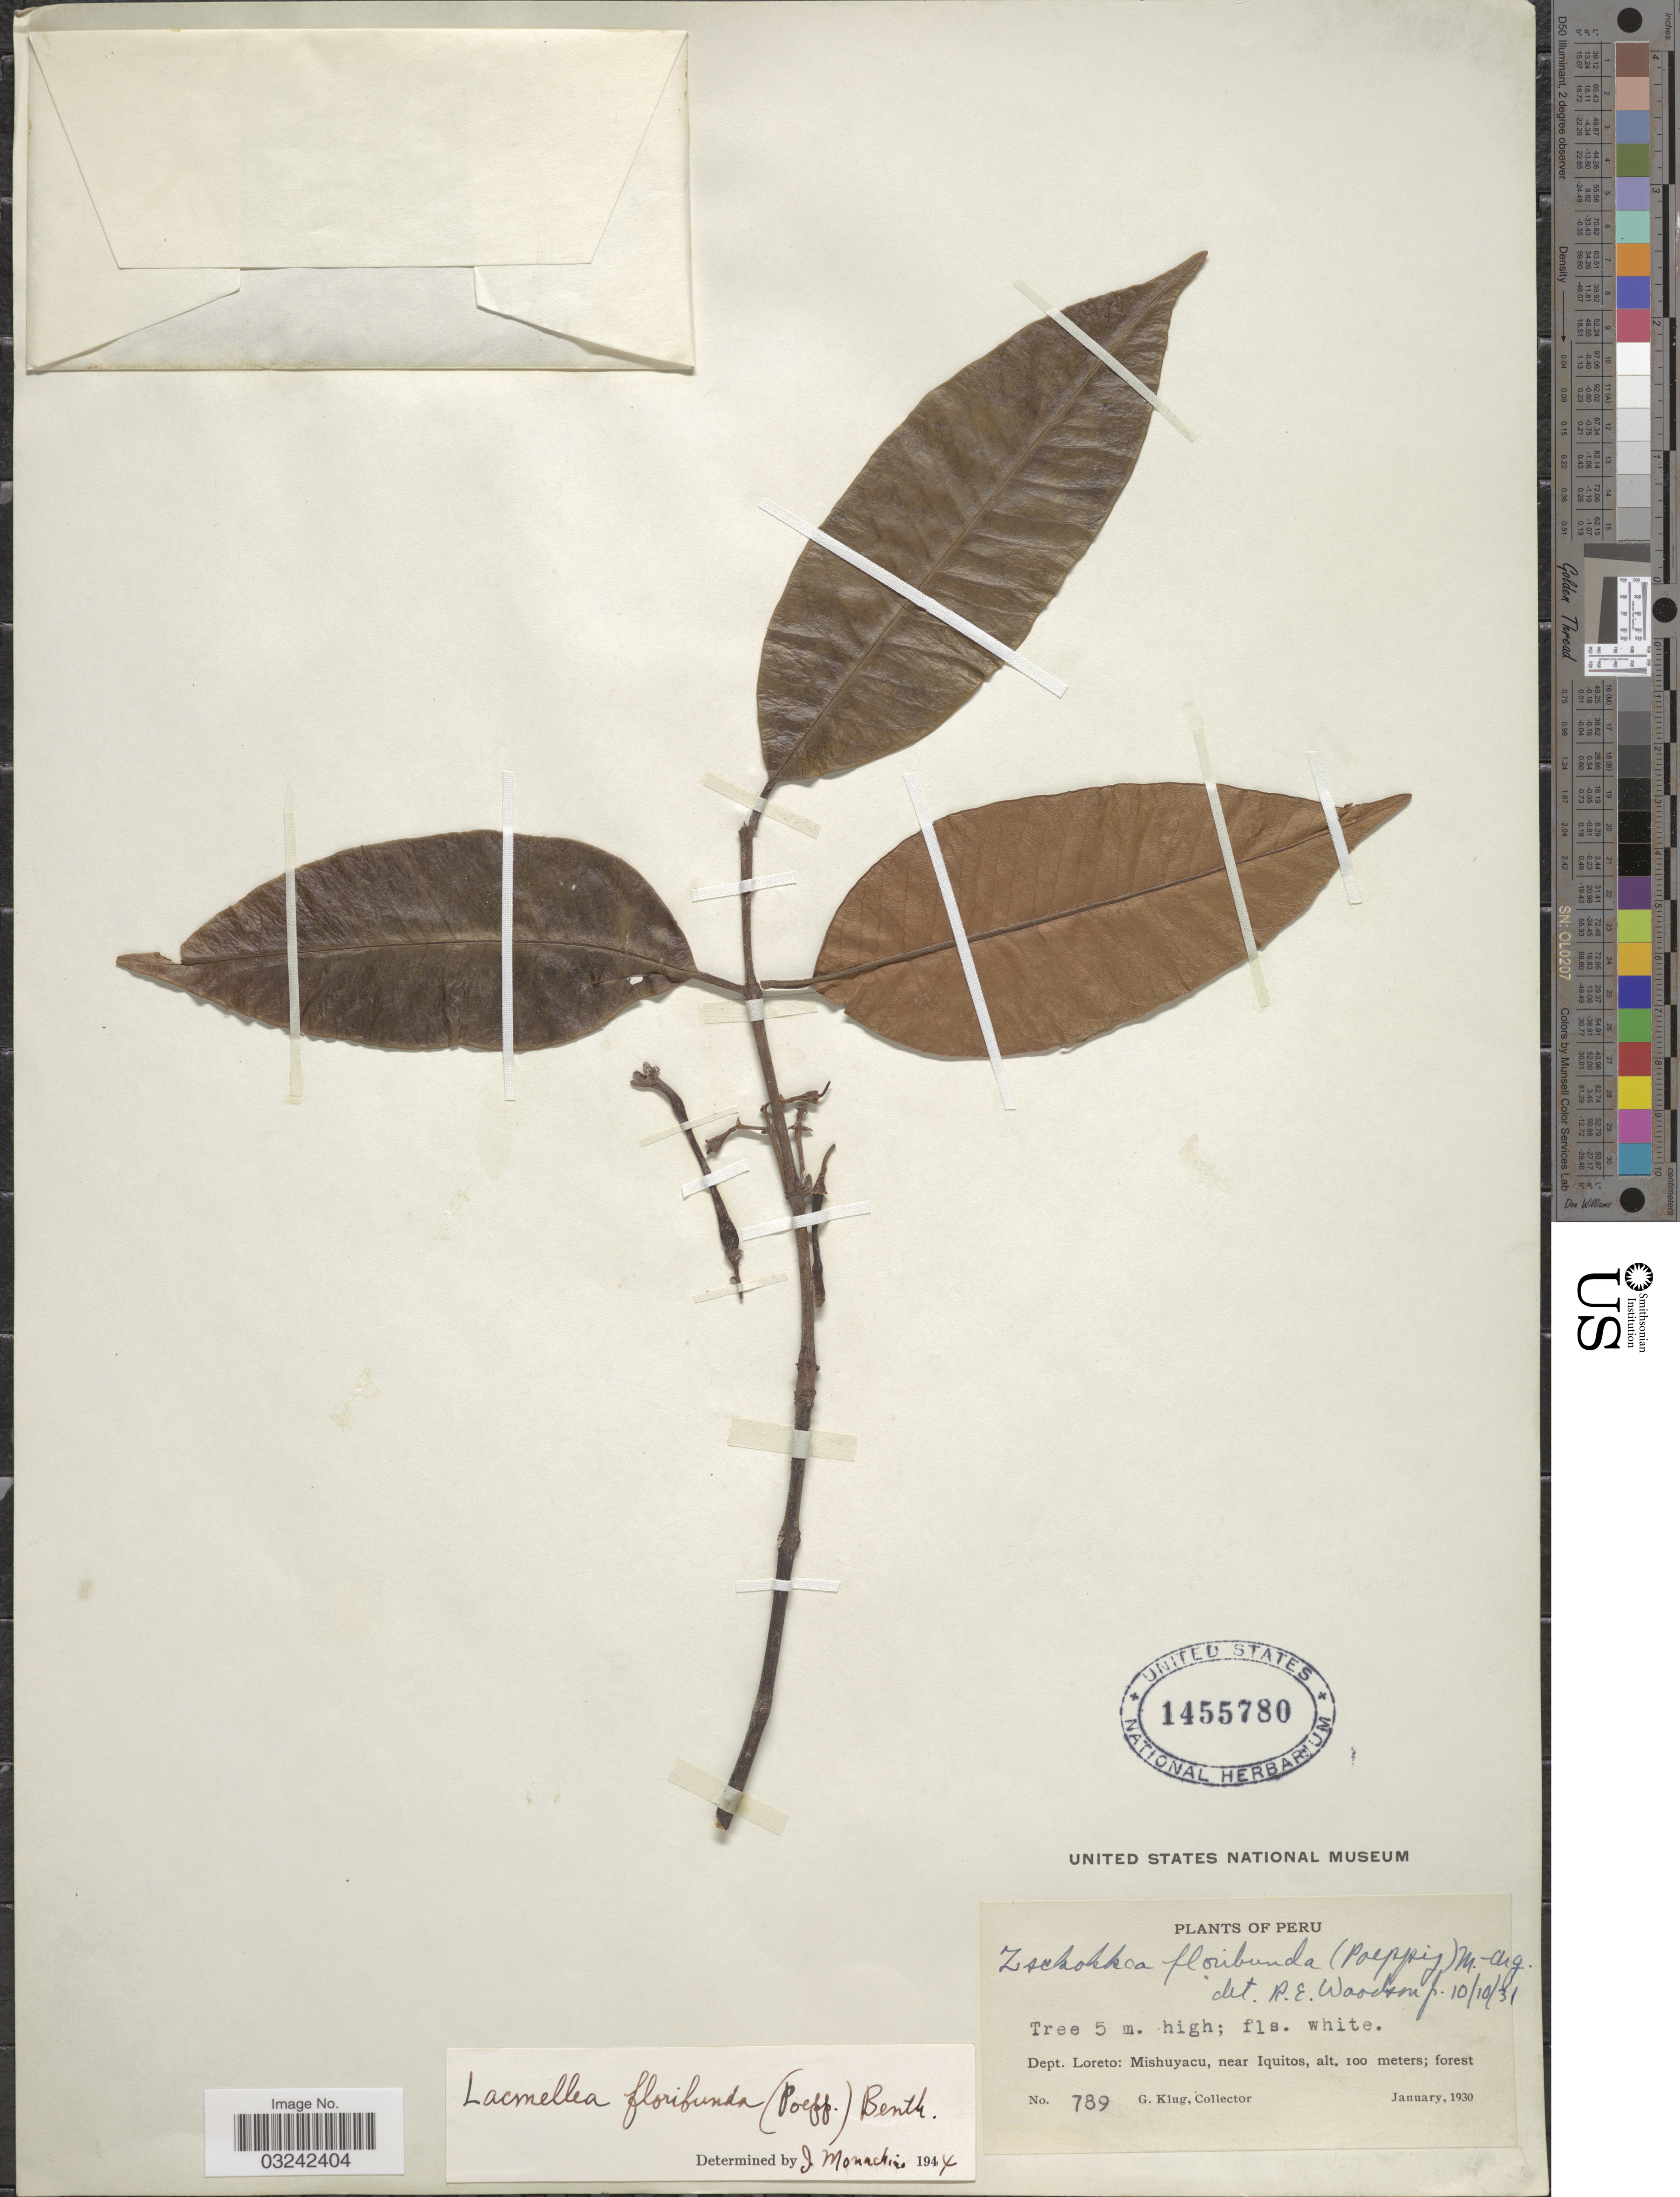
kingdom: Plantae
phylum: Tracheophyta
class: Magnoliopsida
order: Gentianales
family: Apocynaceae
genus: Lacmellea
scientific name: Lacmellea floribunda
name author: (Poepp.) Benth. & Hook. f.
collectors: G. Klug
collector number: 789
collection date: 1930-01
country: Peru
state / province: Loreto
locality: Dept. Loreto: Mishuyacu, near Iquitos.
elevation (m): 100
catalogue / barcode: US 1455780